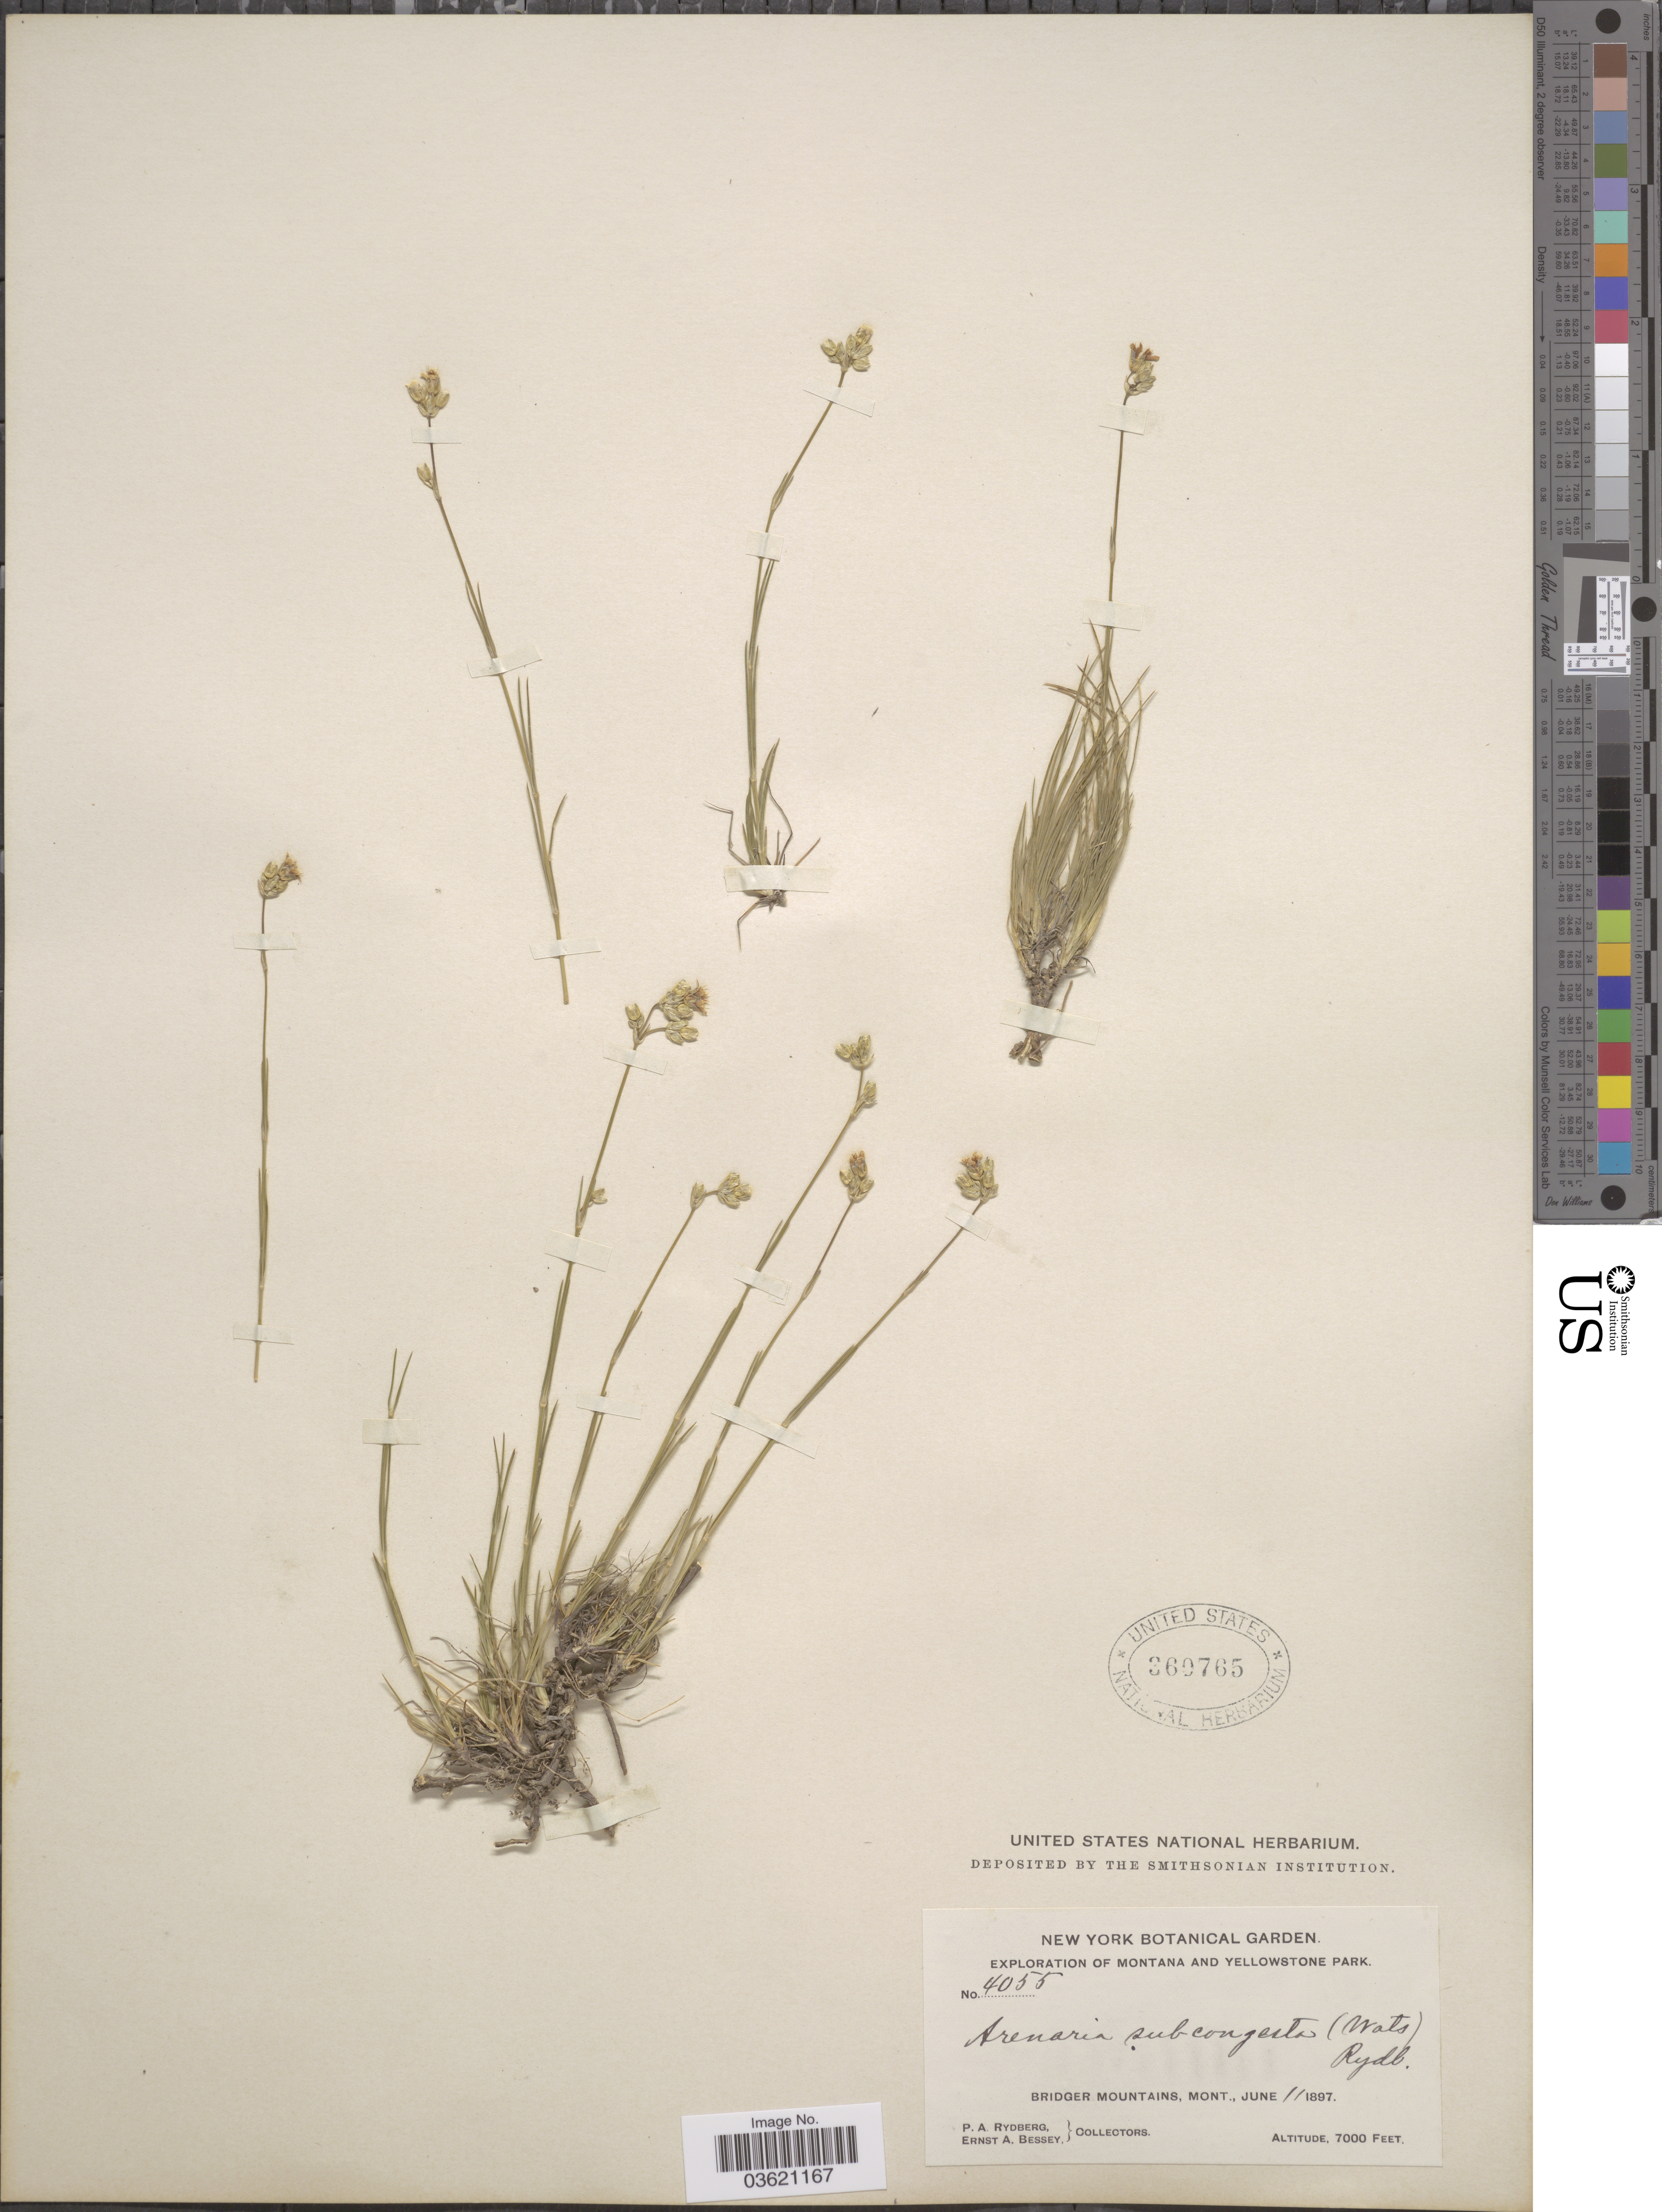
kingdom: Plantae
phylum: Tracheophyta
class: Magnoliopsida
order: Caryophyllales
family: Caryophyllaceae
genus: Eremogone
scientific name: Eremogone congesta var. lithophila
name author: (Rydb.) Dorn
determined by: Strong, Mark T., (BOT), Smithsonian Institution - National Museum of Natural History (UNITED STATES)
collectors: P. A. Rydberg & E. A. Bessey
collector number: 4055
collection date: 1897-06-11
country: United States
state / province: Montana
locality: Yellowstone Park. Bridger Mountains.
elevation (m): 2134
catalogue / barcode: US 360765